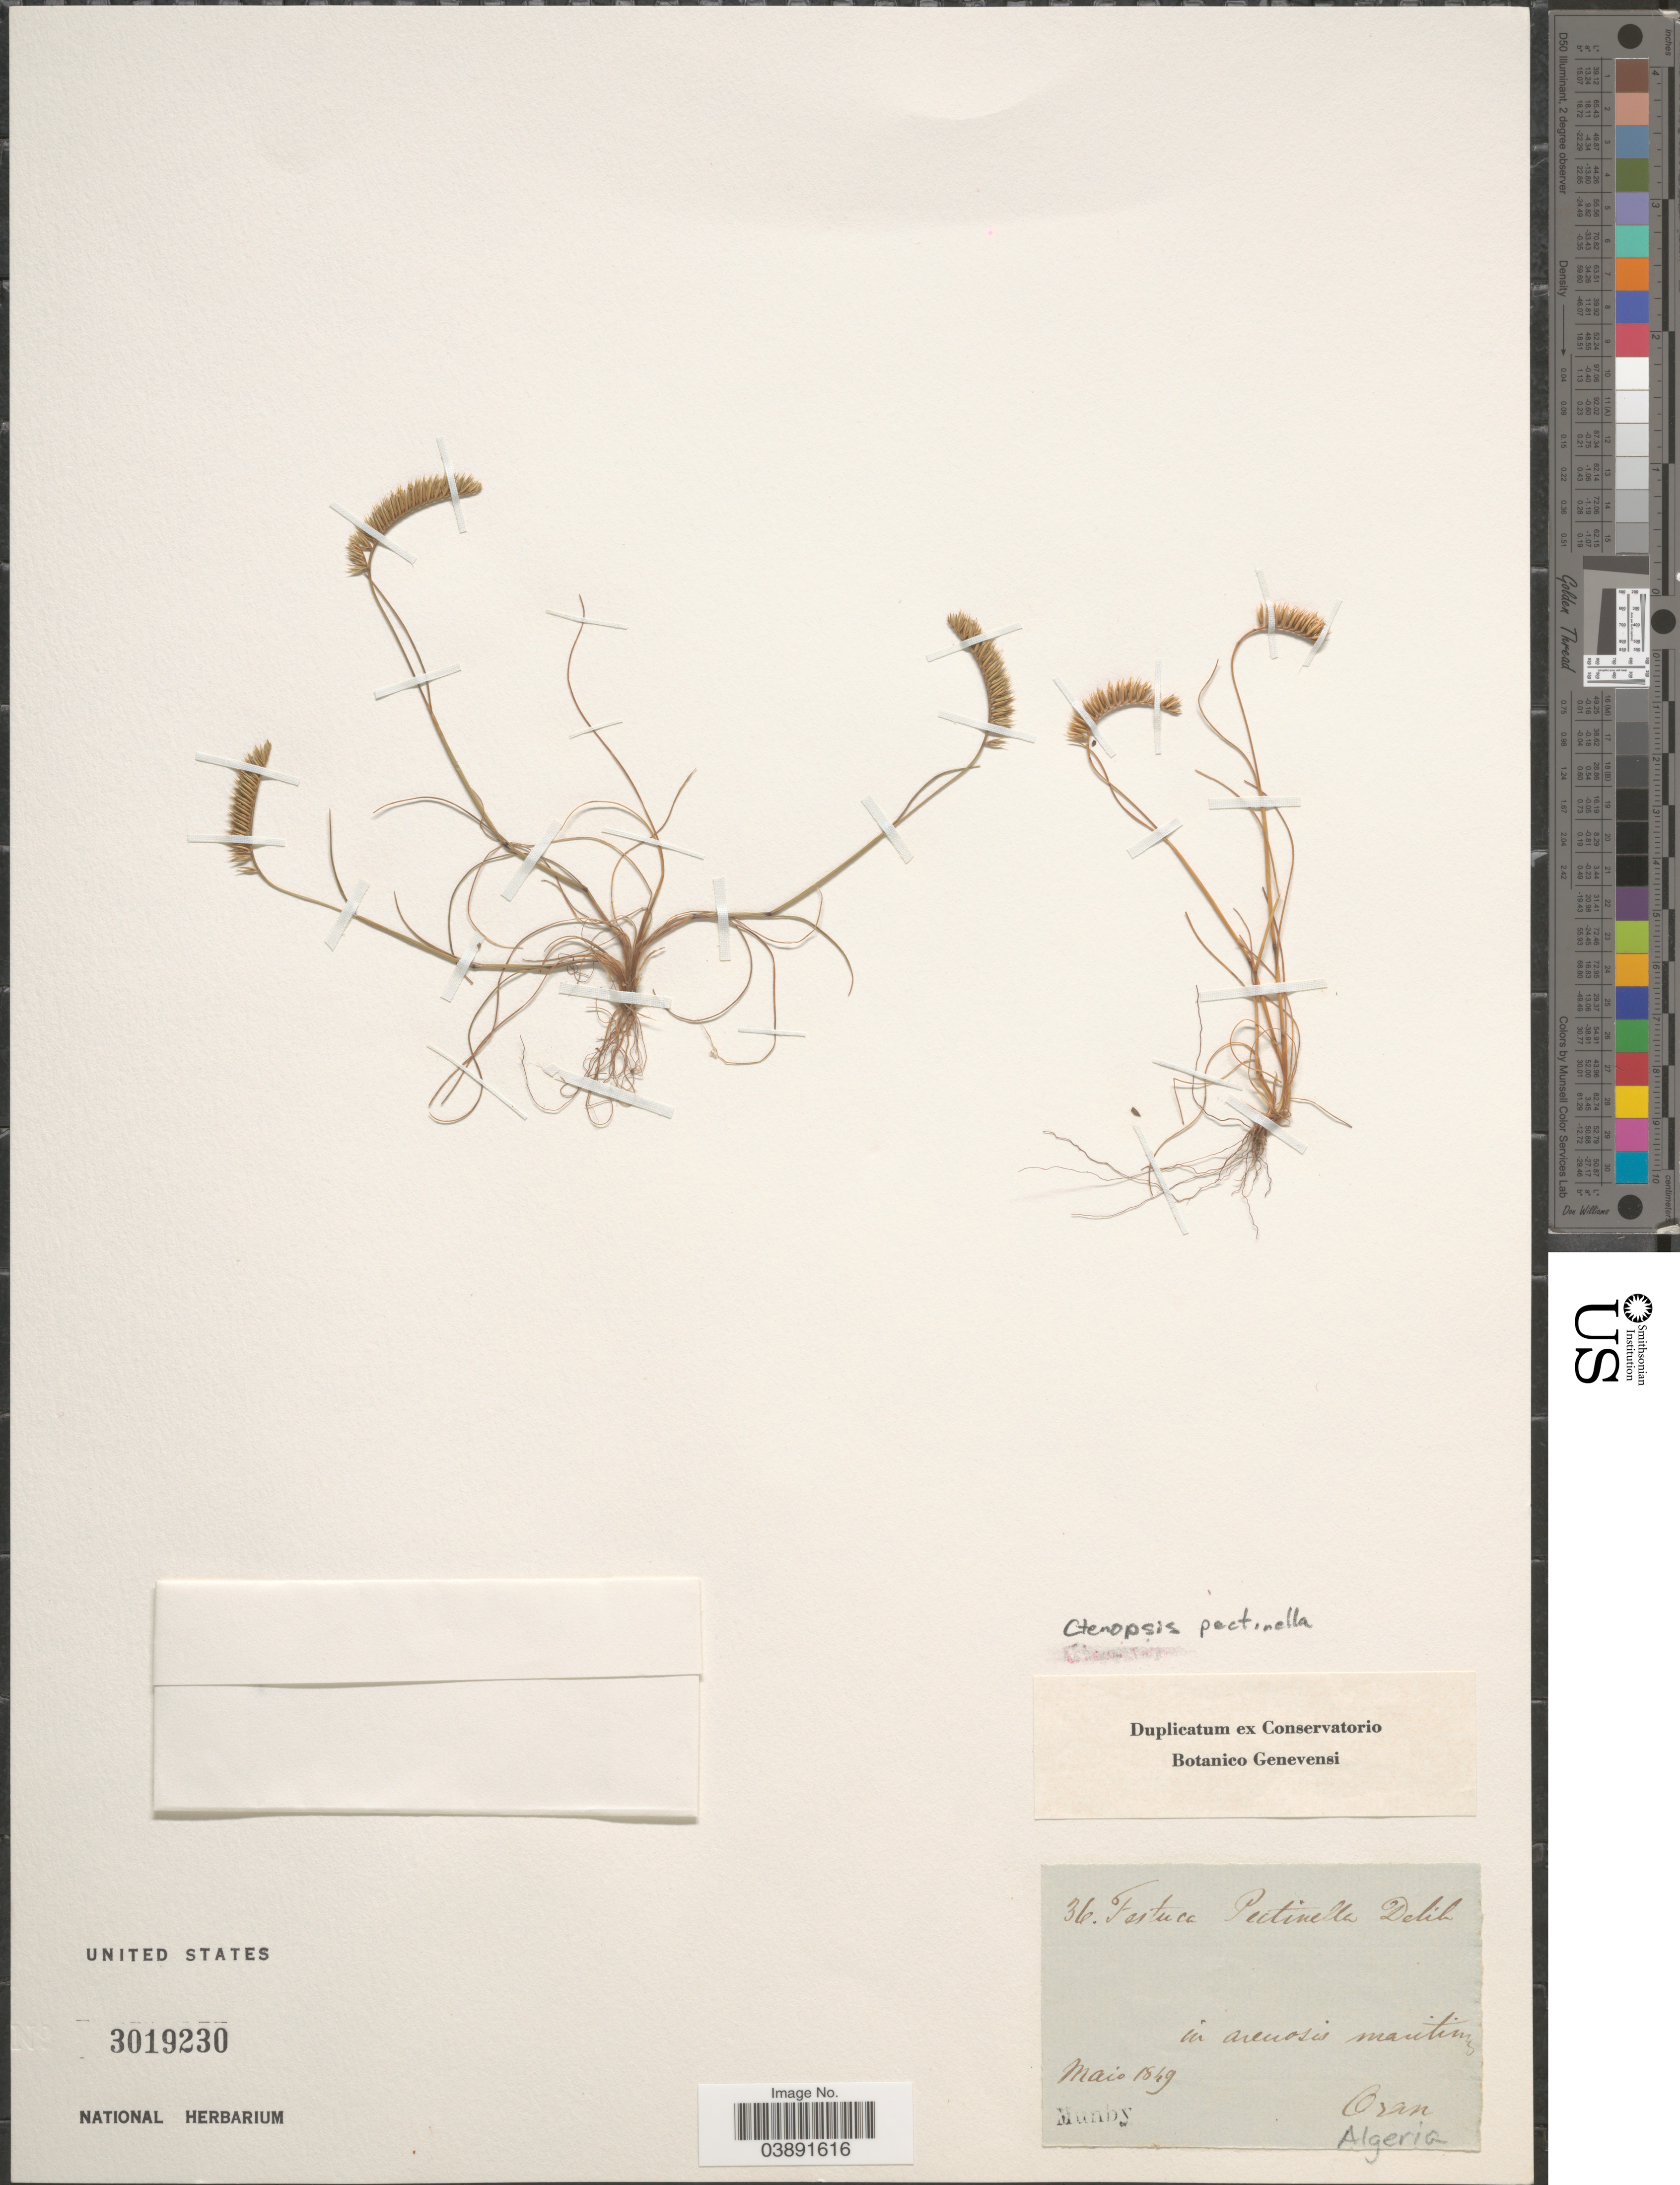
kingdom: Plantae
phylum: Tracheophyta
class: Liliopsida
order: Poales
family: Poaceae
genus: Festuca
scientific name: Festuca pectinella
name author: Delile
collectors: Munby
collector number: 36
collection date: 1849-05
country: Algeria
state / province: Oran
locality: In arenosis maritim.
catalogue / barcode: US 3019230